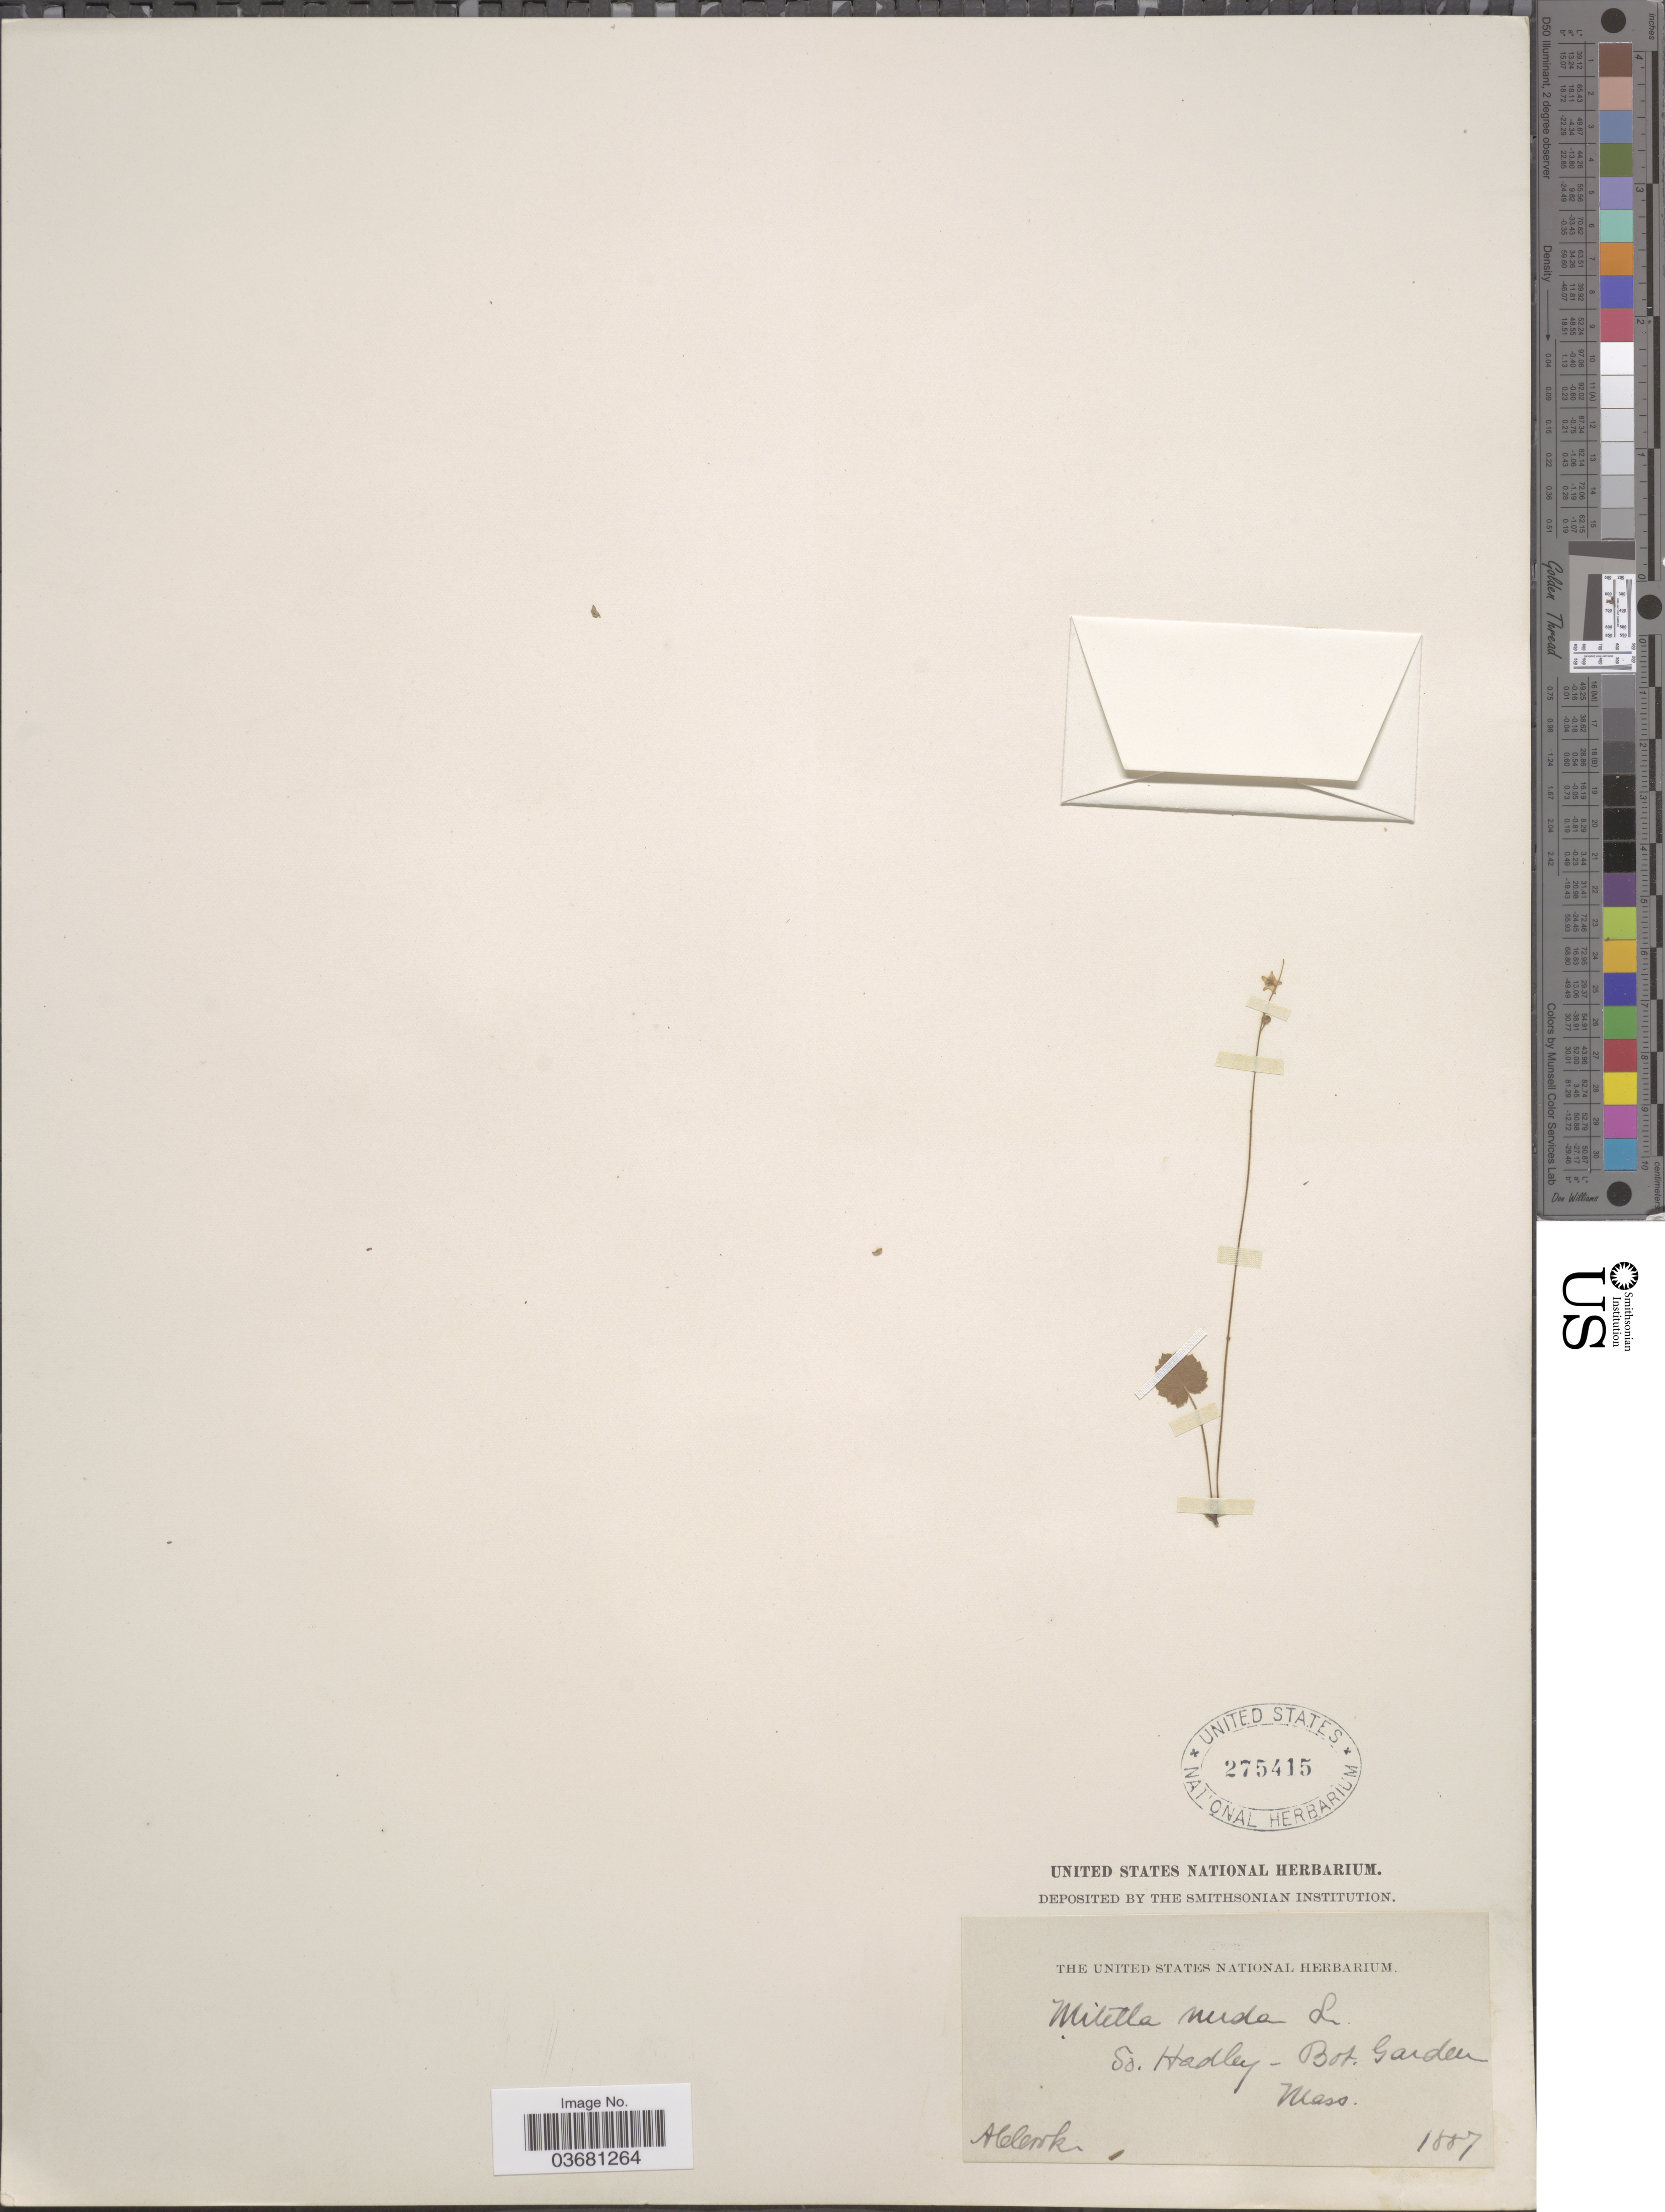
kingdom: Plantae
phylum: Tracheophyta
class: Magnoliopsida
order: Saxifragales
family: Saxifragaceae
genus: Mitella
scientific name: Mitella nuda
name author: L.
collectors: A. Cook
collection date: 1887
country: United States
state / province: Massachusetts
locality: So. Hadley-Bot. Garden.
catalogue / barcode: US 275415